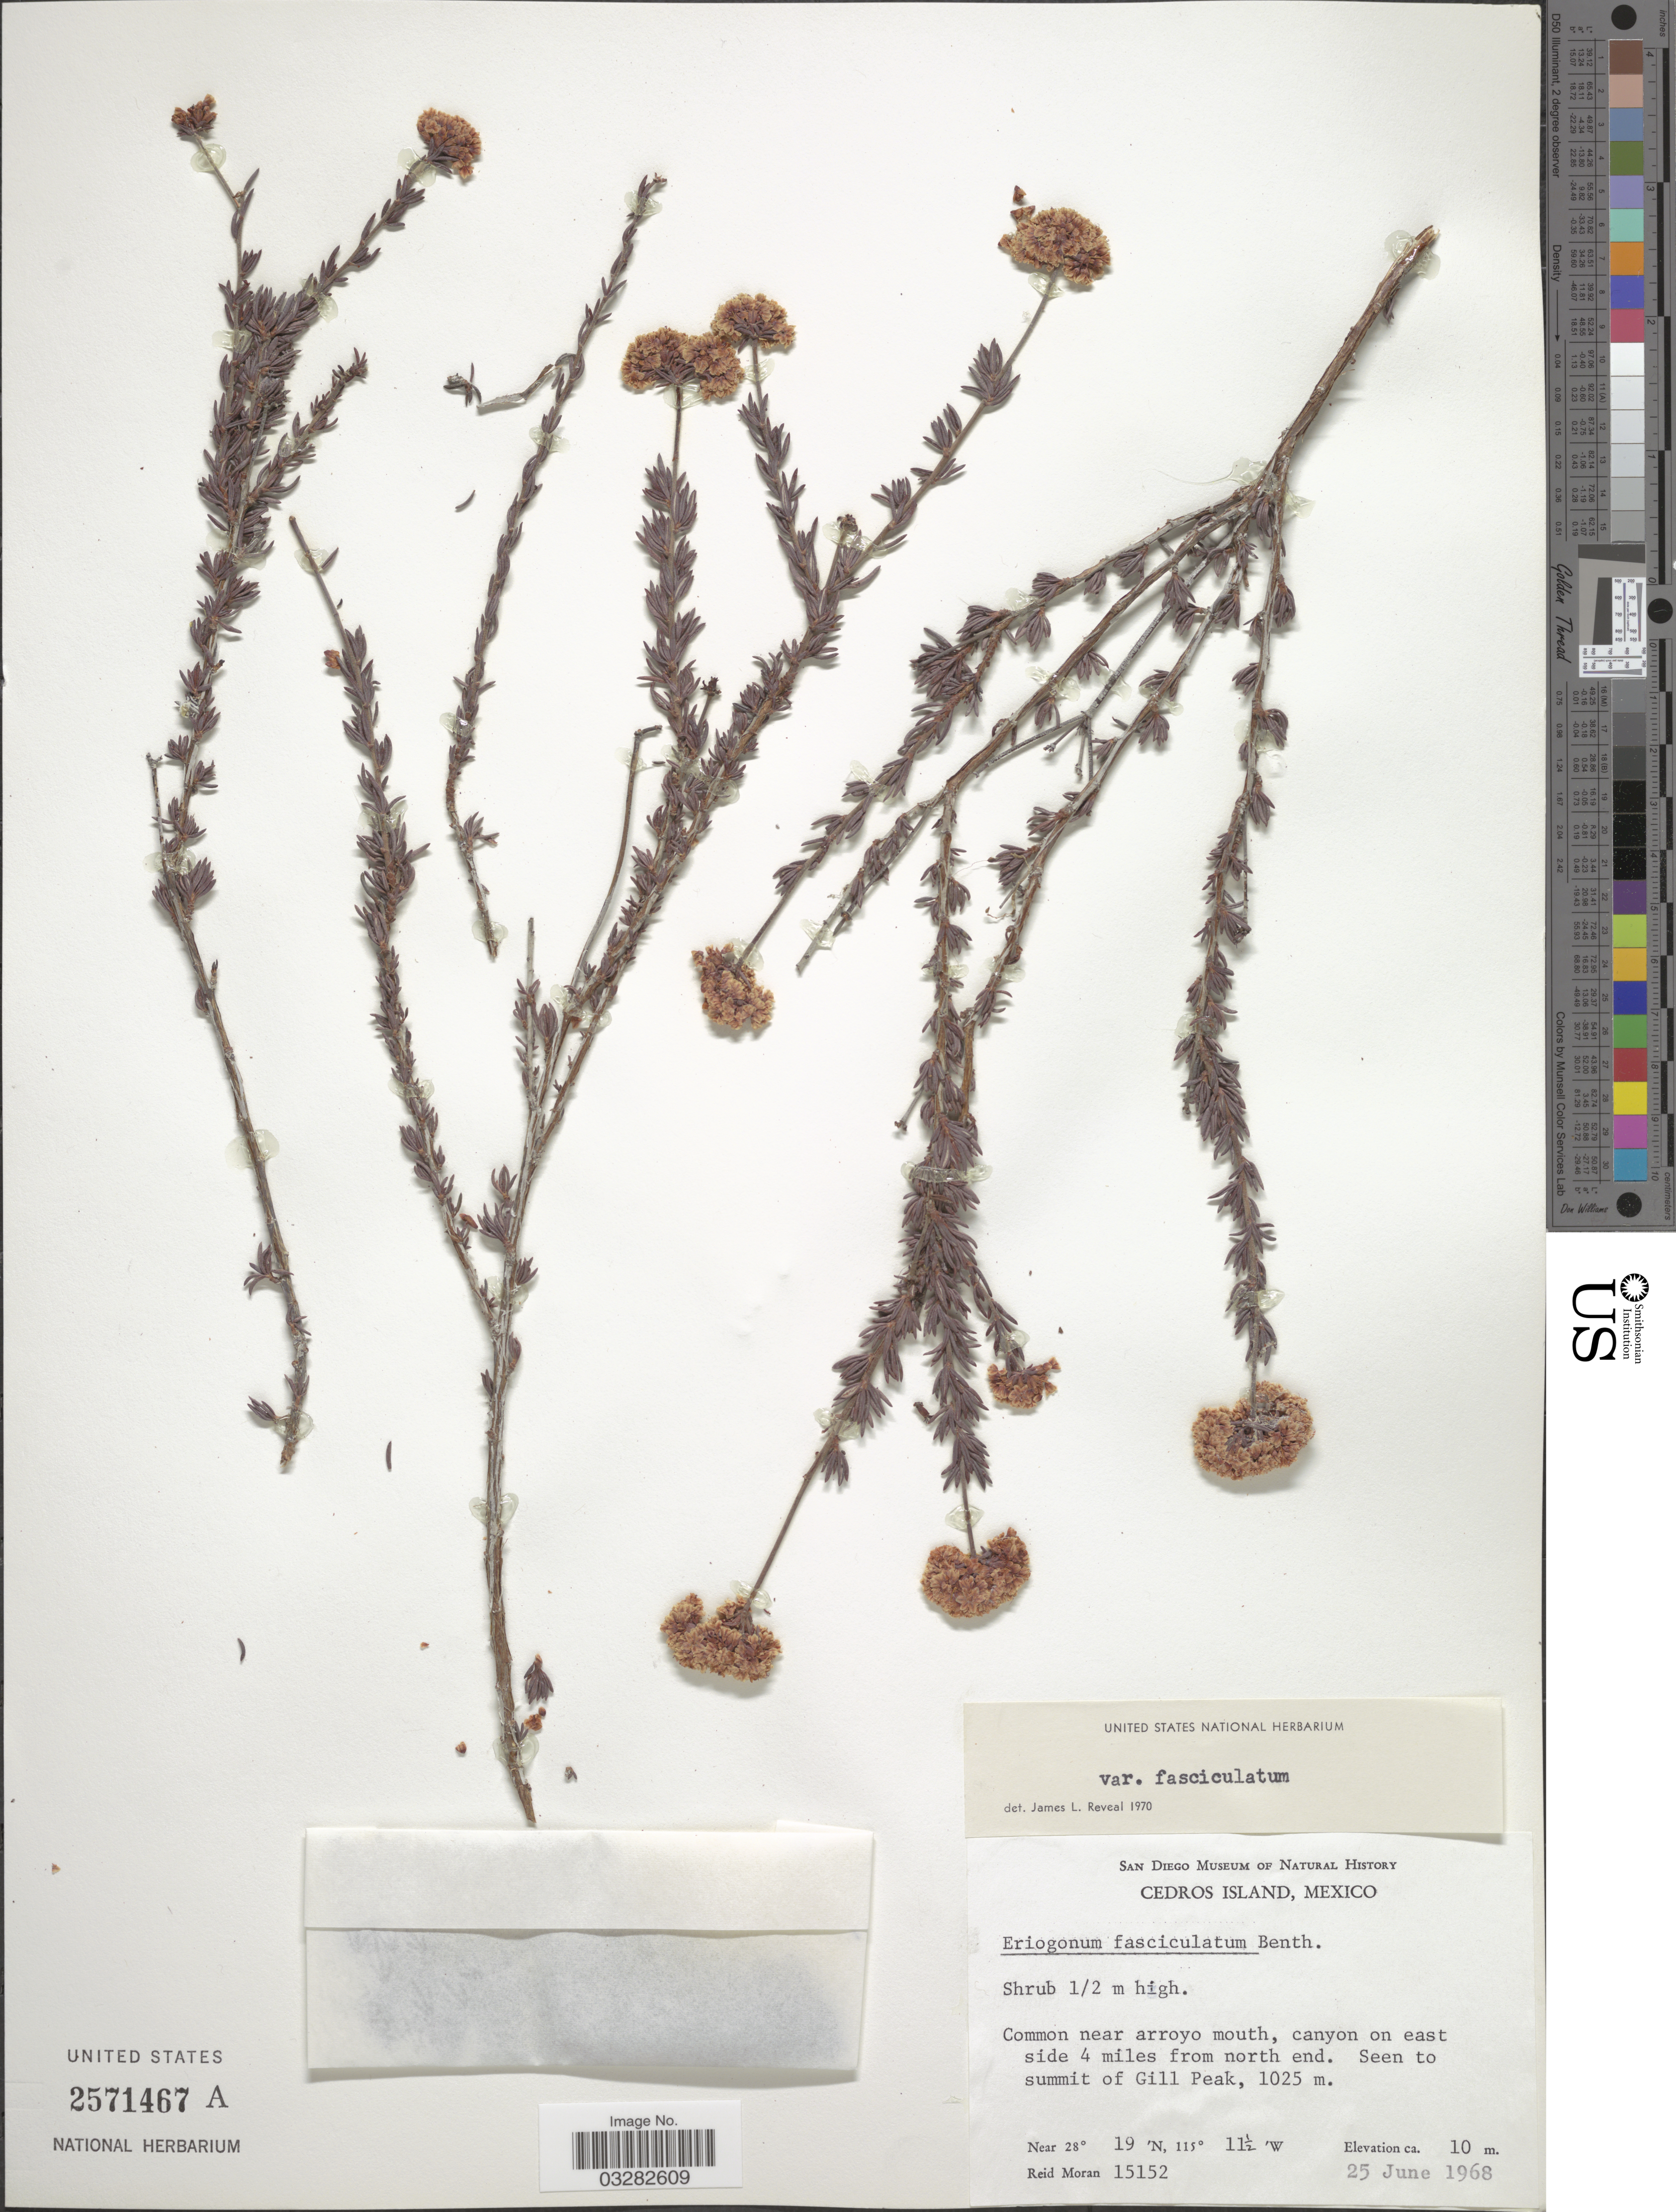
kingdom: Plantae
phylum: Tracheophyta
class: Magnoliopsida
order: Caryophyllales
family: Polygonaceae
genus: Eriogonum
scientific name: Eriogonum fasciculatum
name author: Benth.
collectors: R. Moran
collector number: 15152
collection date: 1968-06-25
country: Mexico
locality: Cedros Island. Common near arroyo mouth, canyon on east side 4 miles from north end. Seen to summit of Gill Peak, 1025 m.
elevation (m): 10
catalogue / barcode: US 2571467A